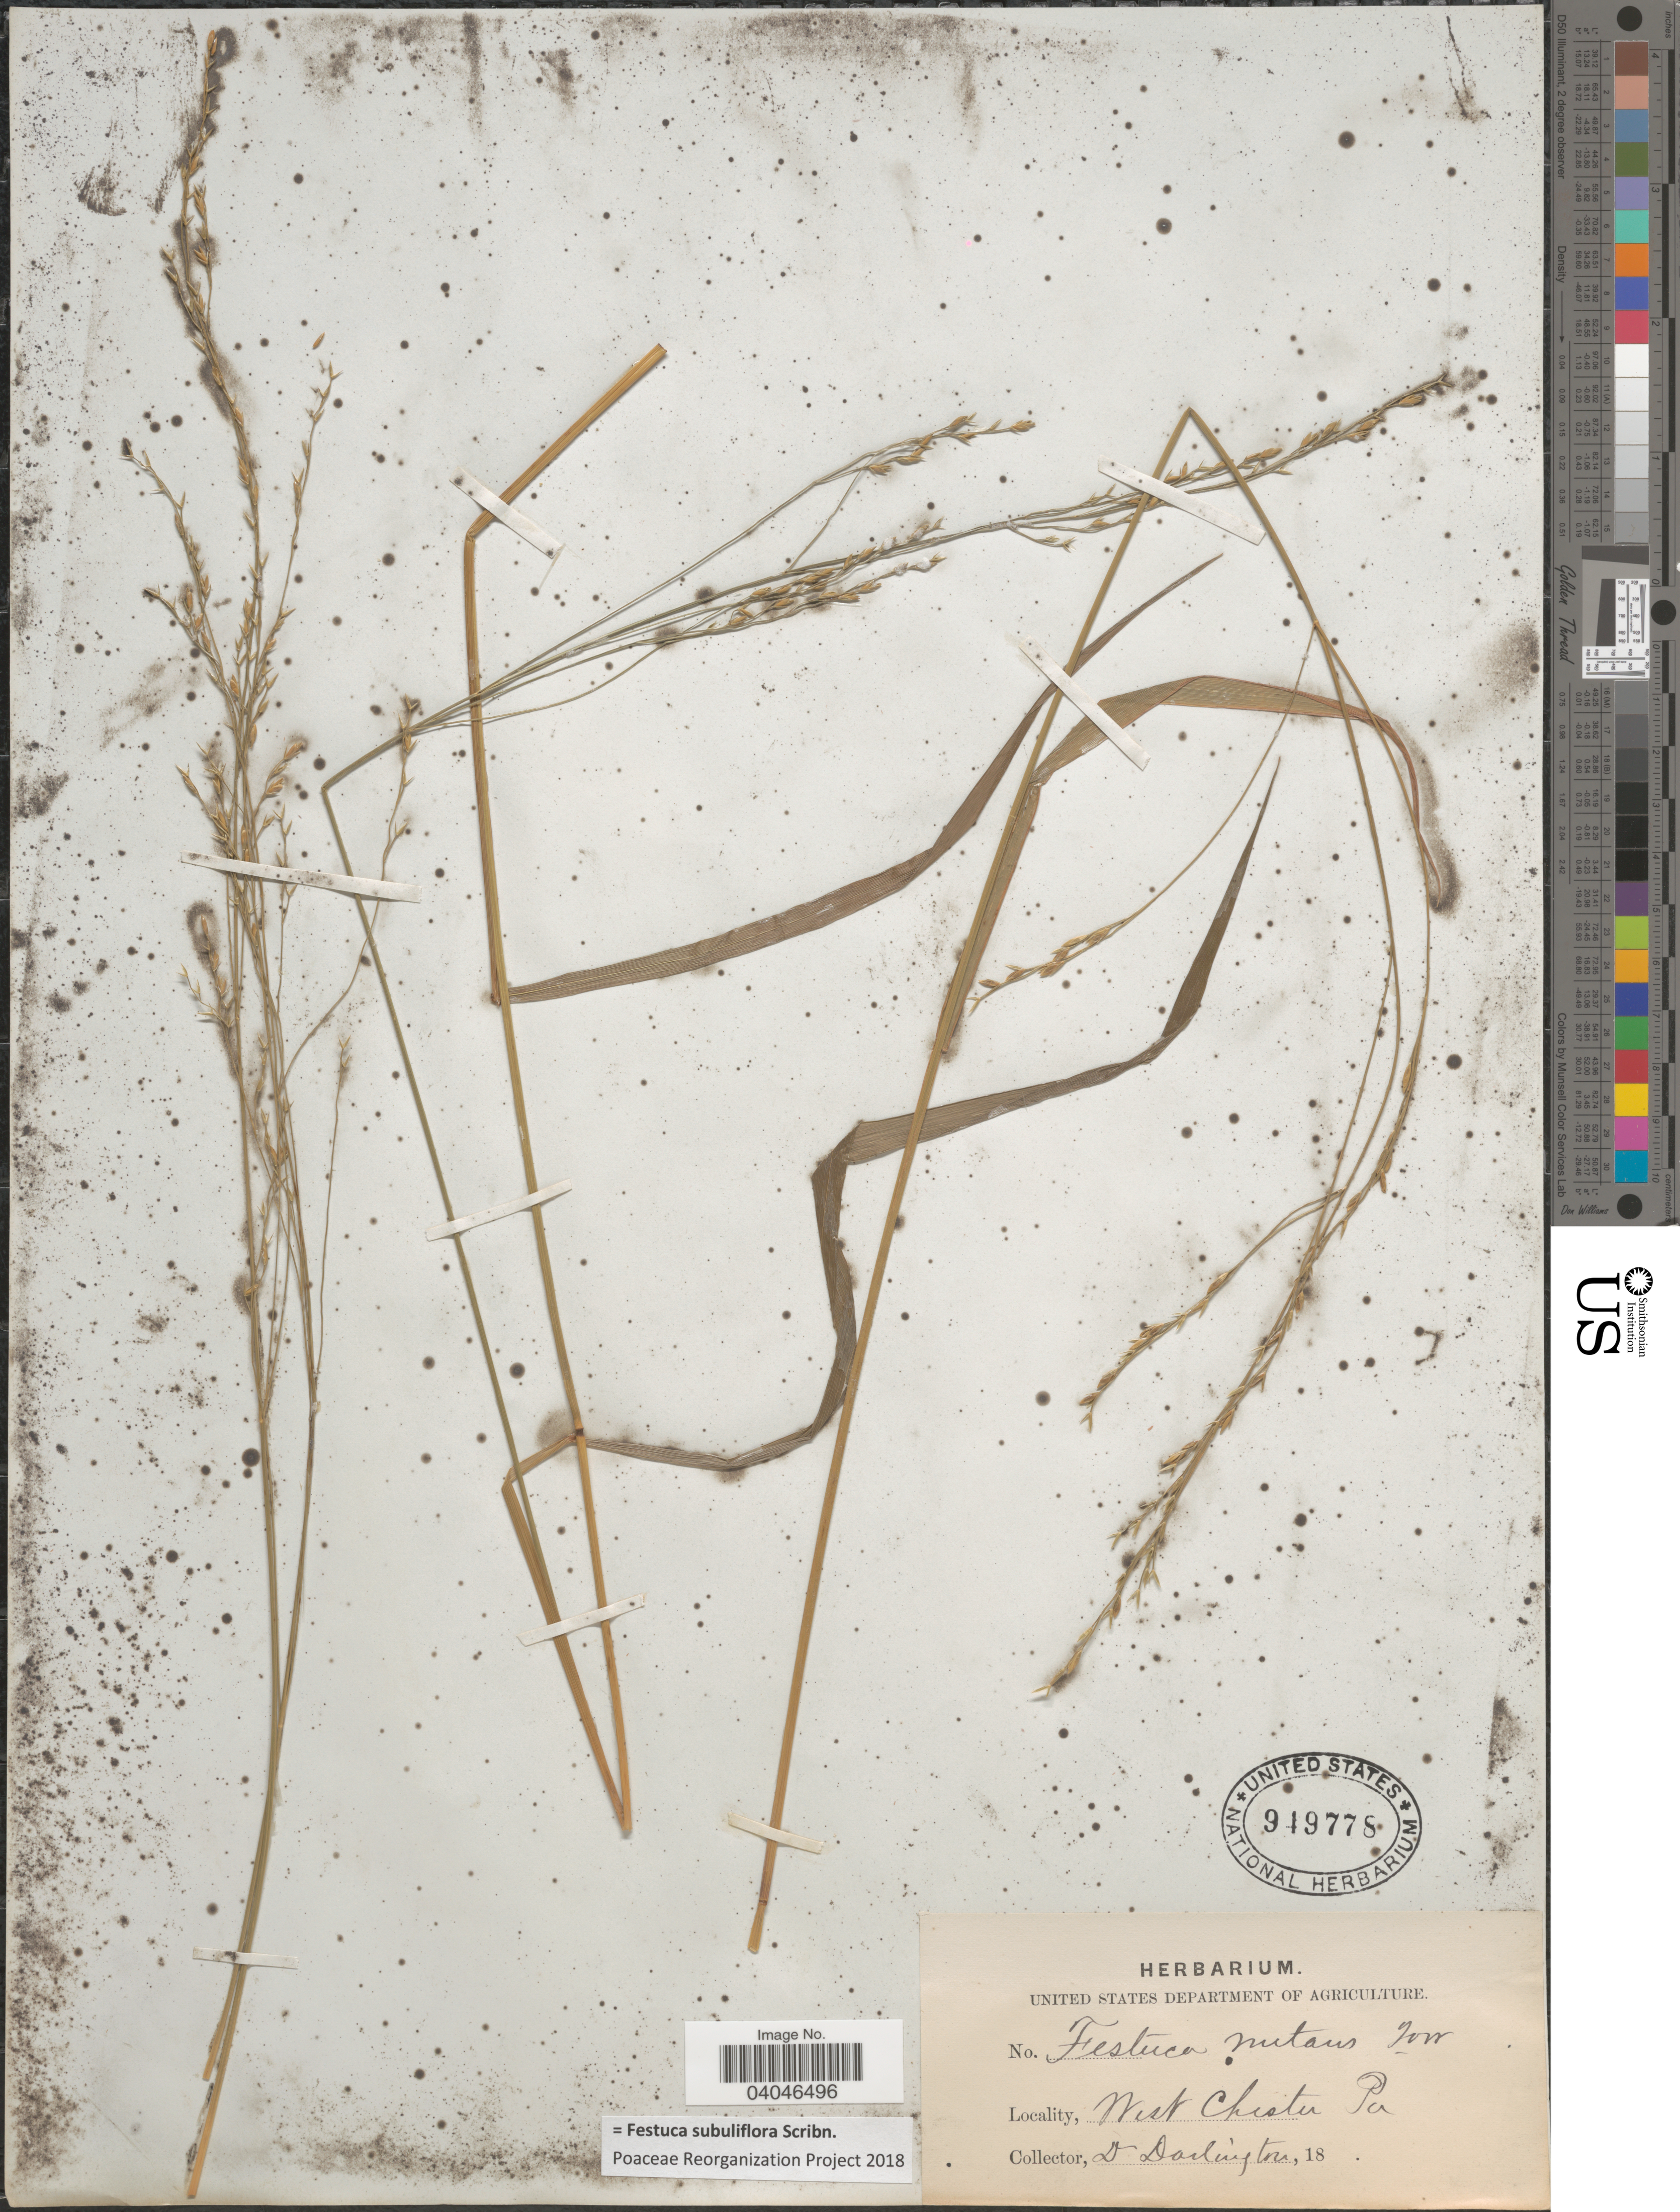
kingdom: Plantae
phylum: Tracheophyta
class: Liliopsida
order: Poales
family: Poaceae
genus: Festuca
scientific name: Festuca subuliflora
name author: Scribn.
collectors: D. Darlington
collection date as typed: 18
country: United States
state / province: Pennsylvania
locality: West Chester.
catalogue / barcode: US 949778